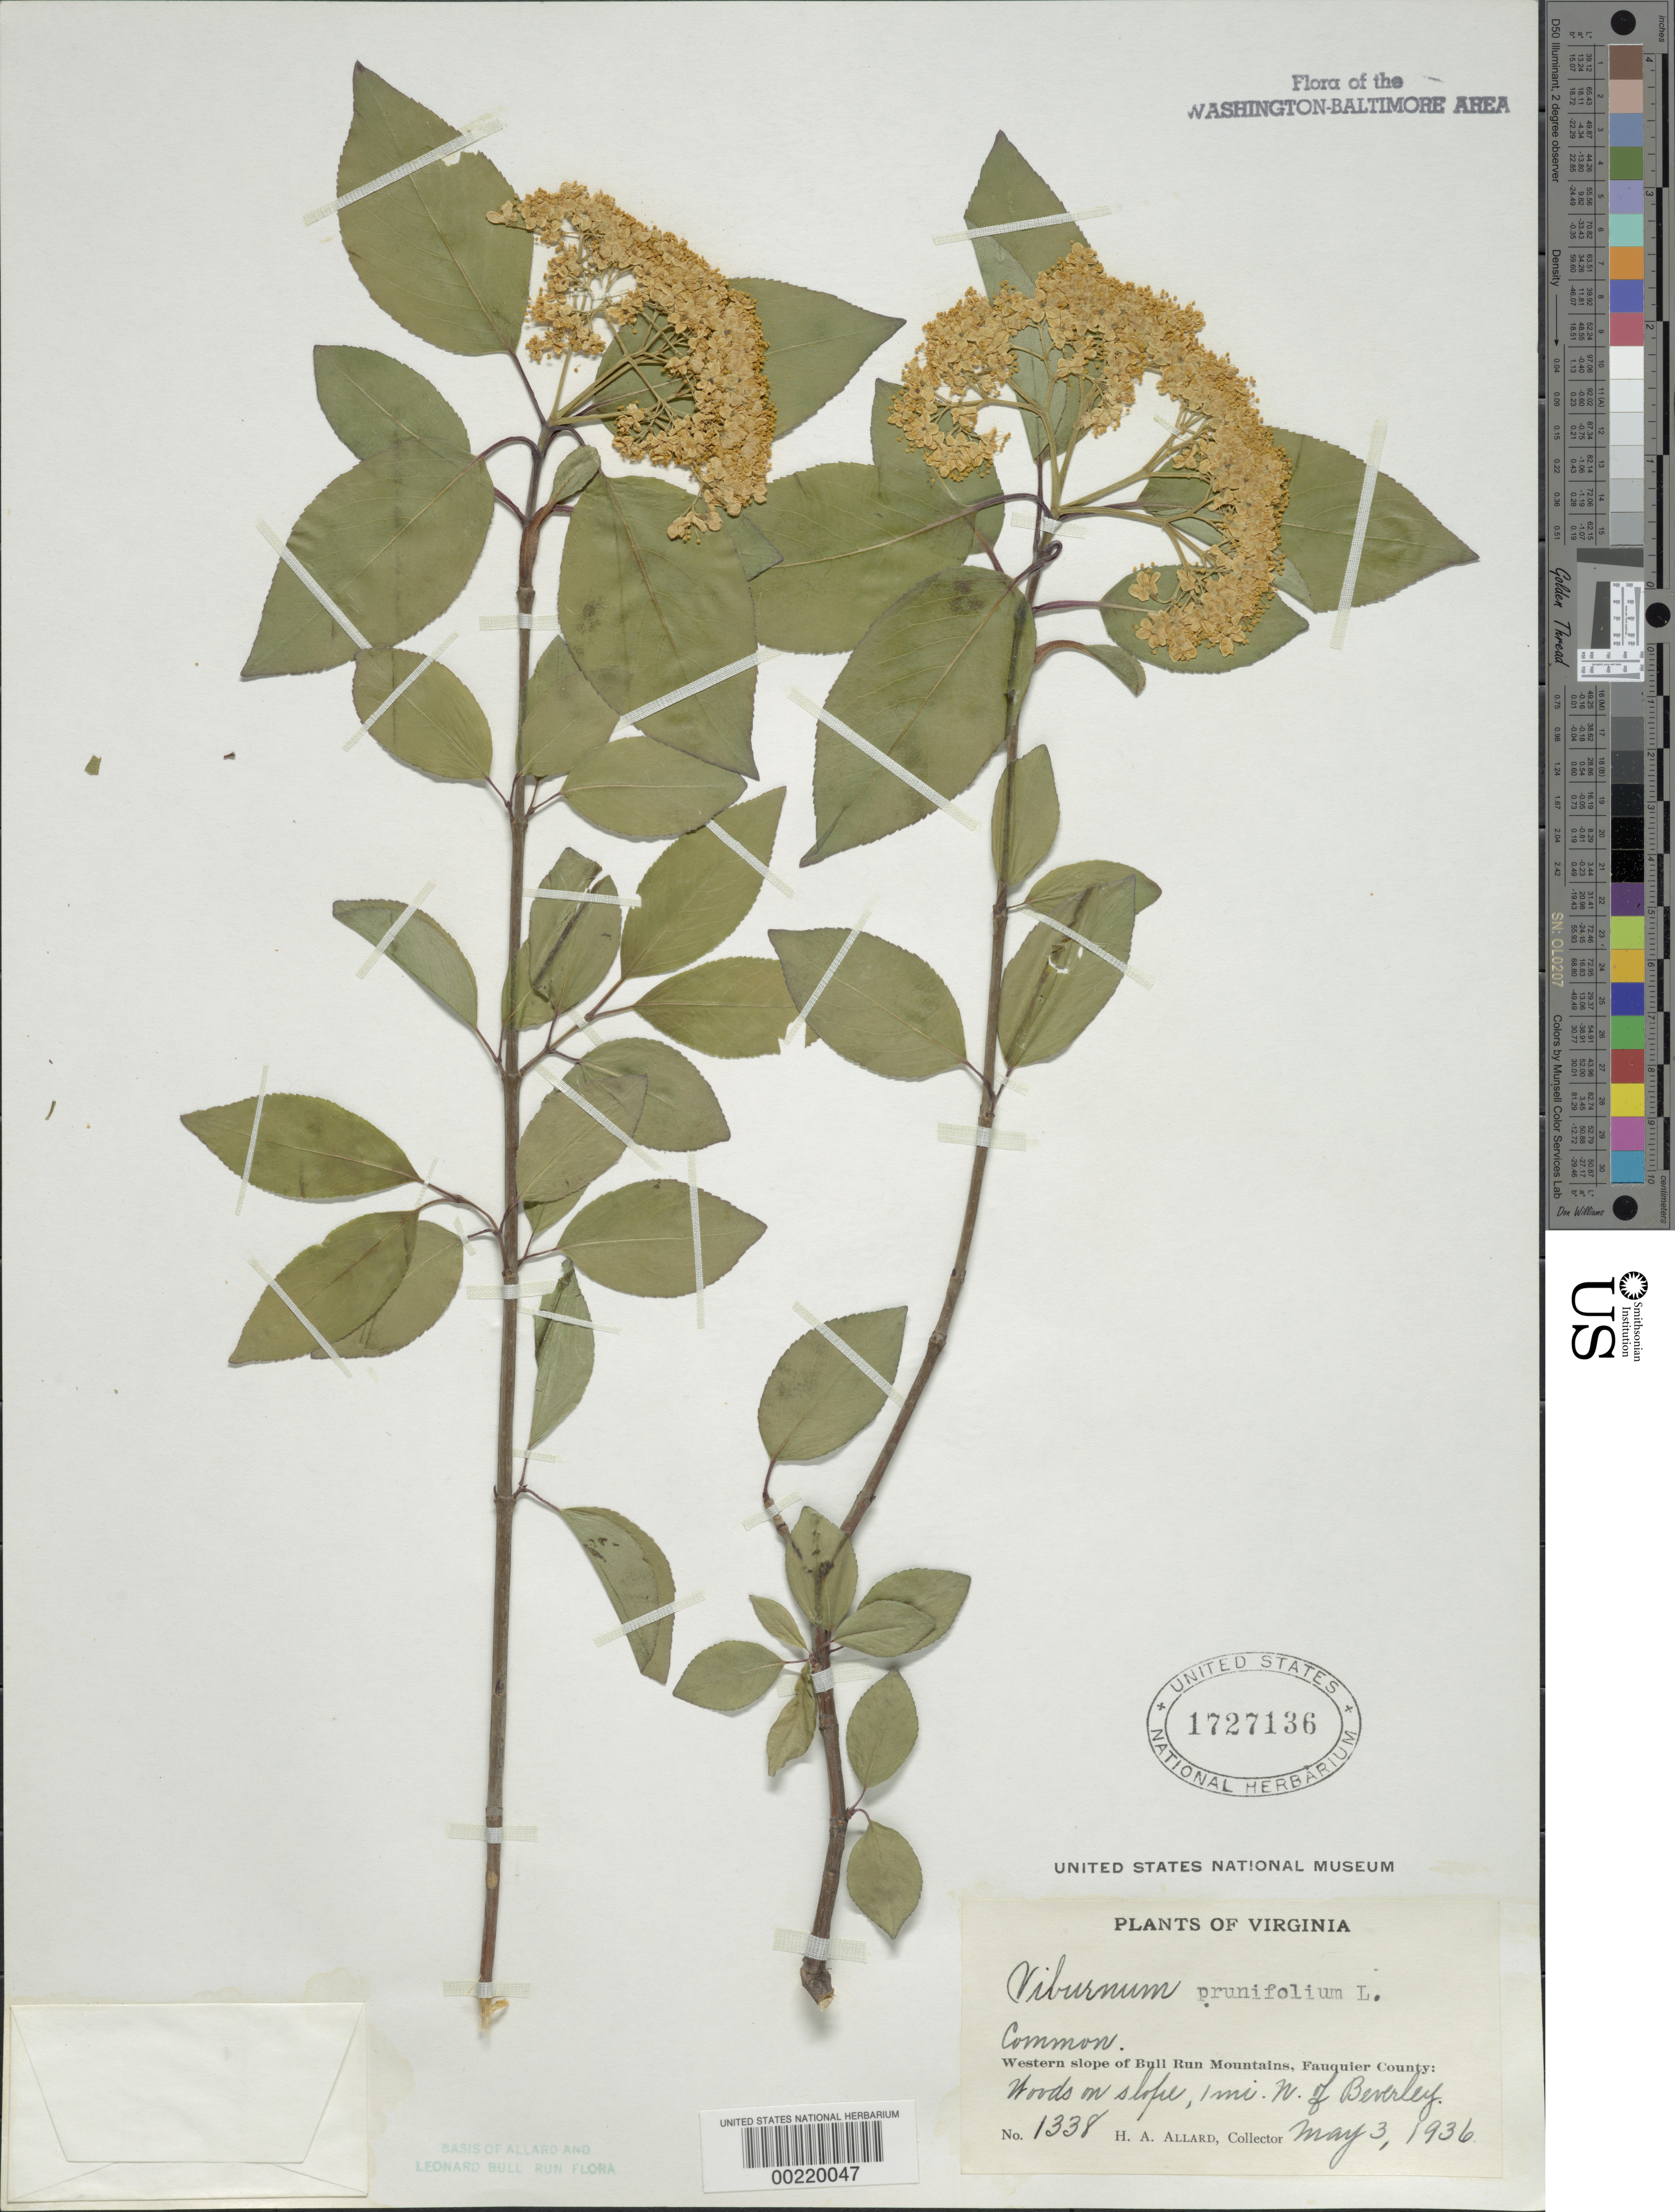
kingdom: Plantae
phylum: Tracheophyta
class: Magnoliopsida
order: Dipsacales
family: Viburnaceae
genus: Viburnum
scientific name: Viburnum prunifolium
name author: L.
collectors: H. A. Allard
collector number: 1338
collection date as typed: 03 May 1936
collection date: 1936-05-03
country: United States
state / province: Virginia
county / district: Fauquier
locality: Western Slope of Bull Run Mountains, 1 Mile North of Beverley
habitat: Woods on slope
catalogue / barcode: US 1727136